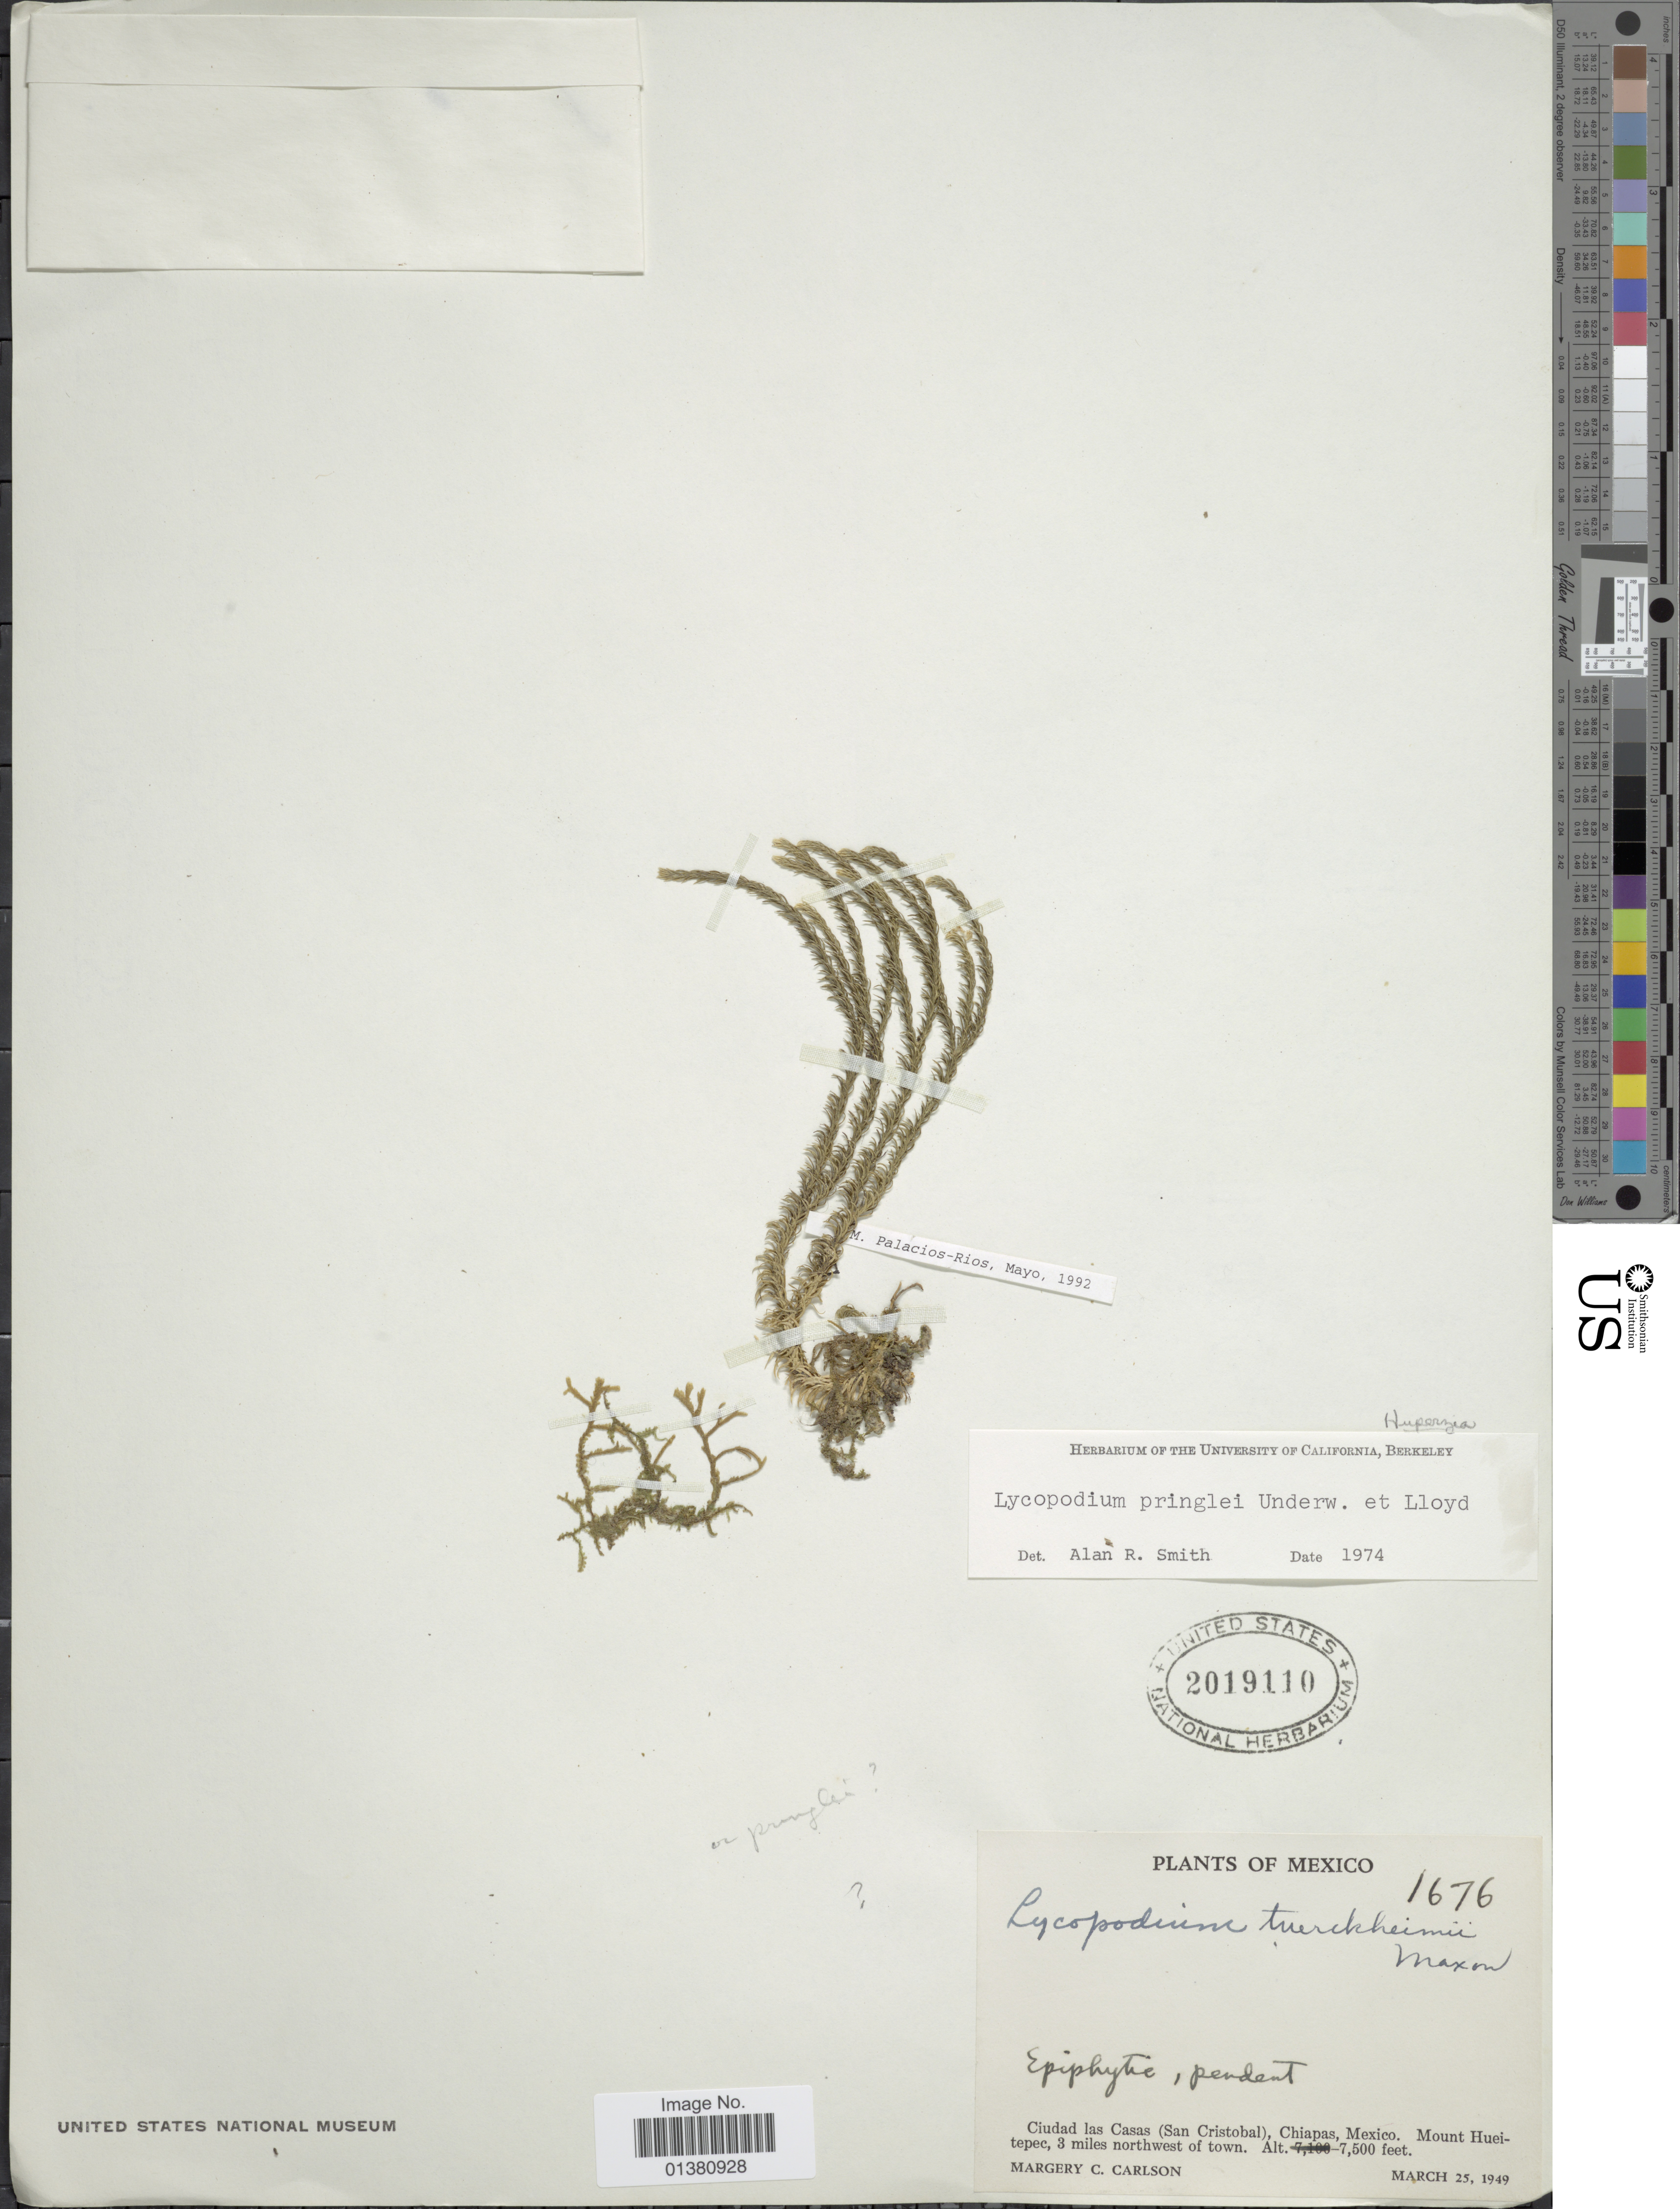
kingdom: Plantae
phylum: Tracheophyta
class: Lycopodiopsida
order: Lycopodiales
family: Lycopodiaceae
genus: Phlegmariurus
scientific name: Phlegmariurus pringlei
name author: (Underw. & F.E. Lloyd) B. Øllg.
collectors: M. C. Carlson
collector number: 1676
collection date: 1949-03-25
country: Mexico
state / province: Chiapas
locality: Ciudad las Casas (San Cristobal), Ciapas, Mount Hueitepec, 3 miles northwest of town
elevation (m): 2286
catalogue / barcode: US 2019110